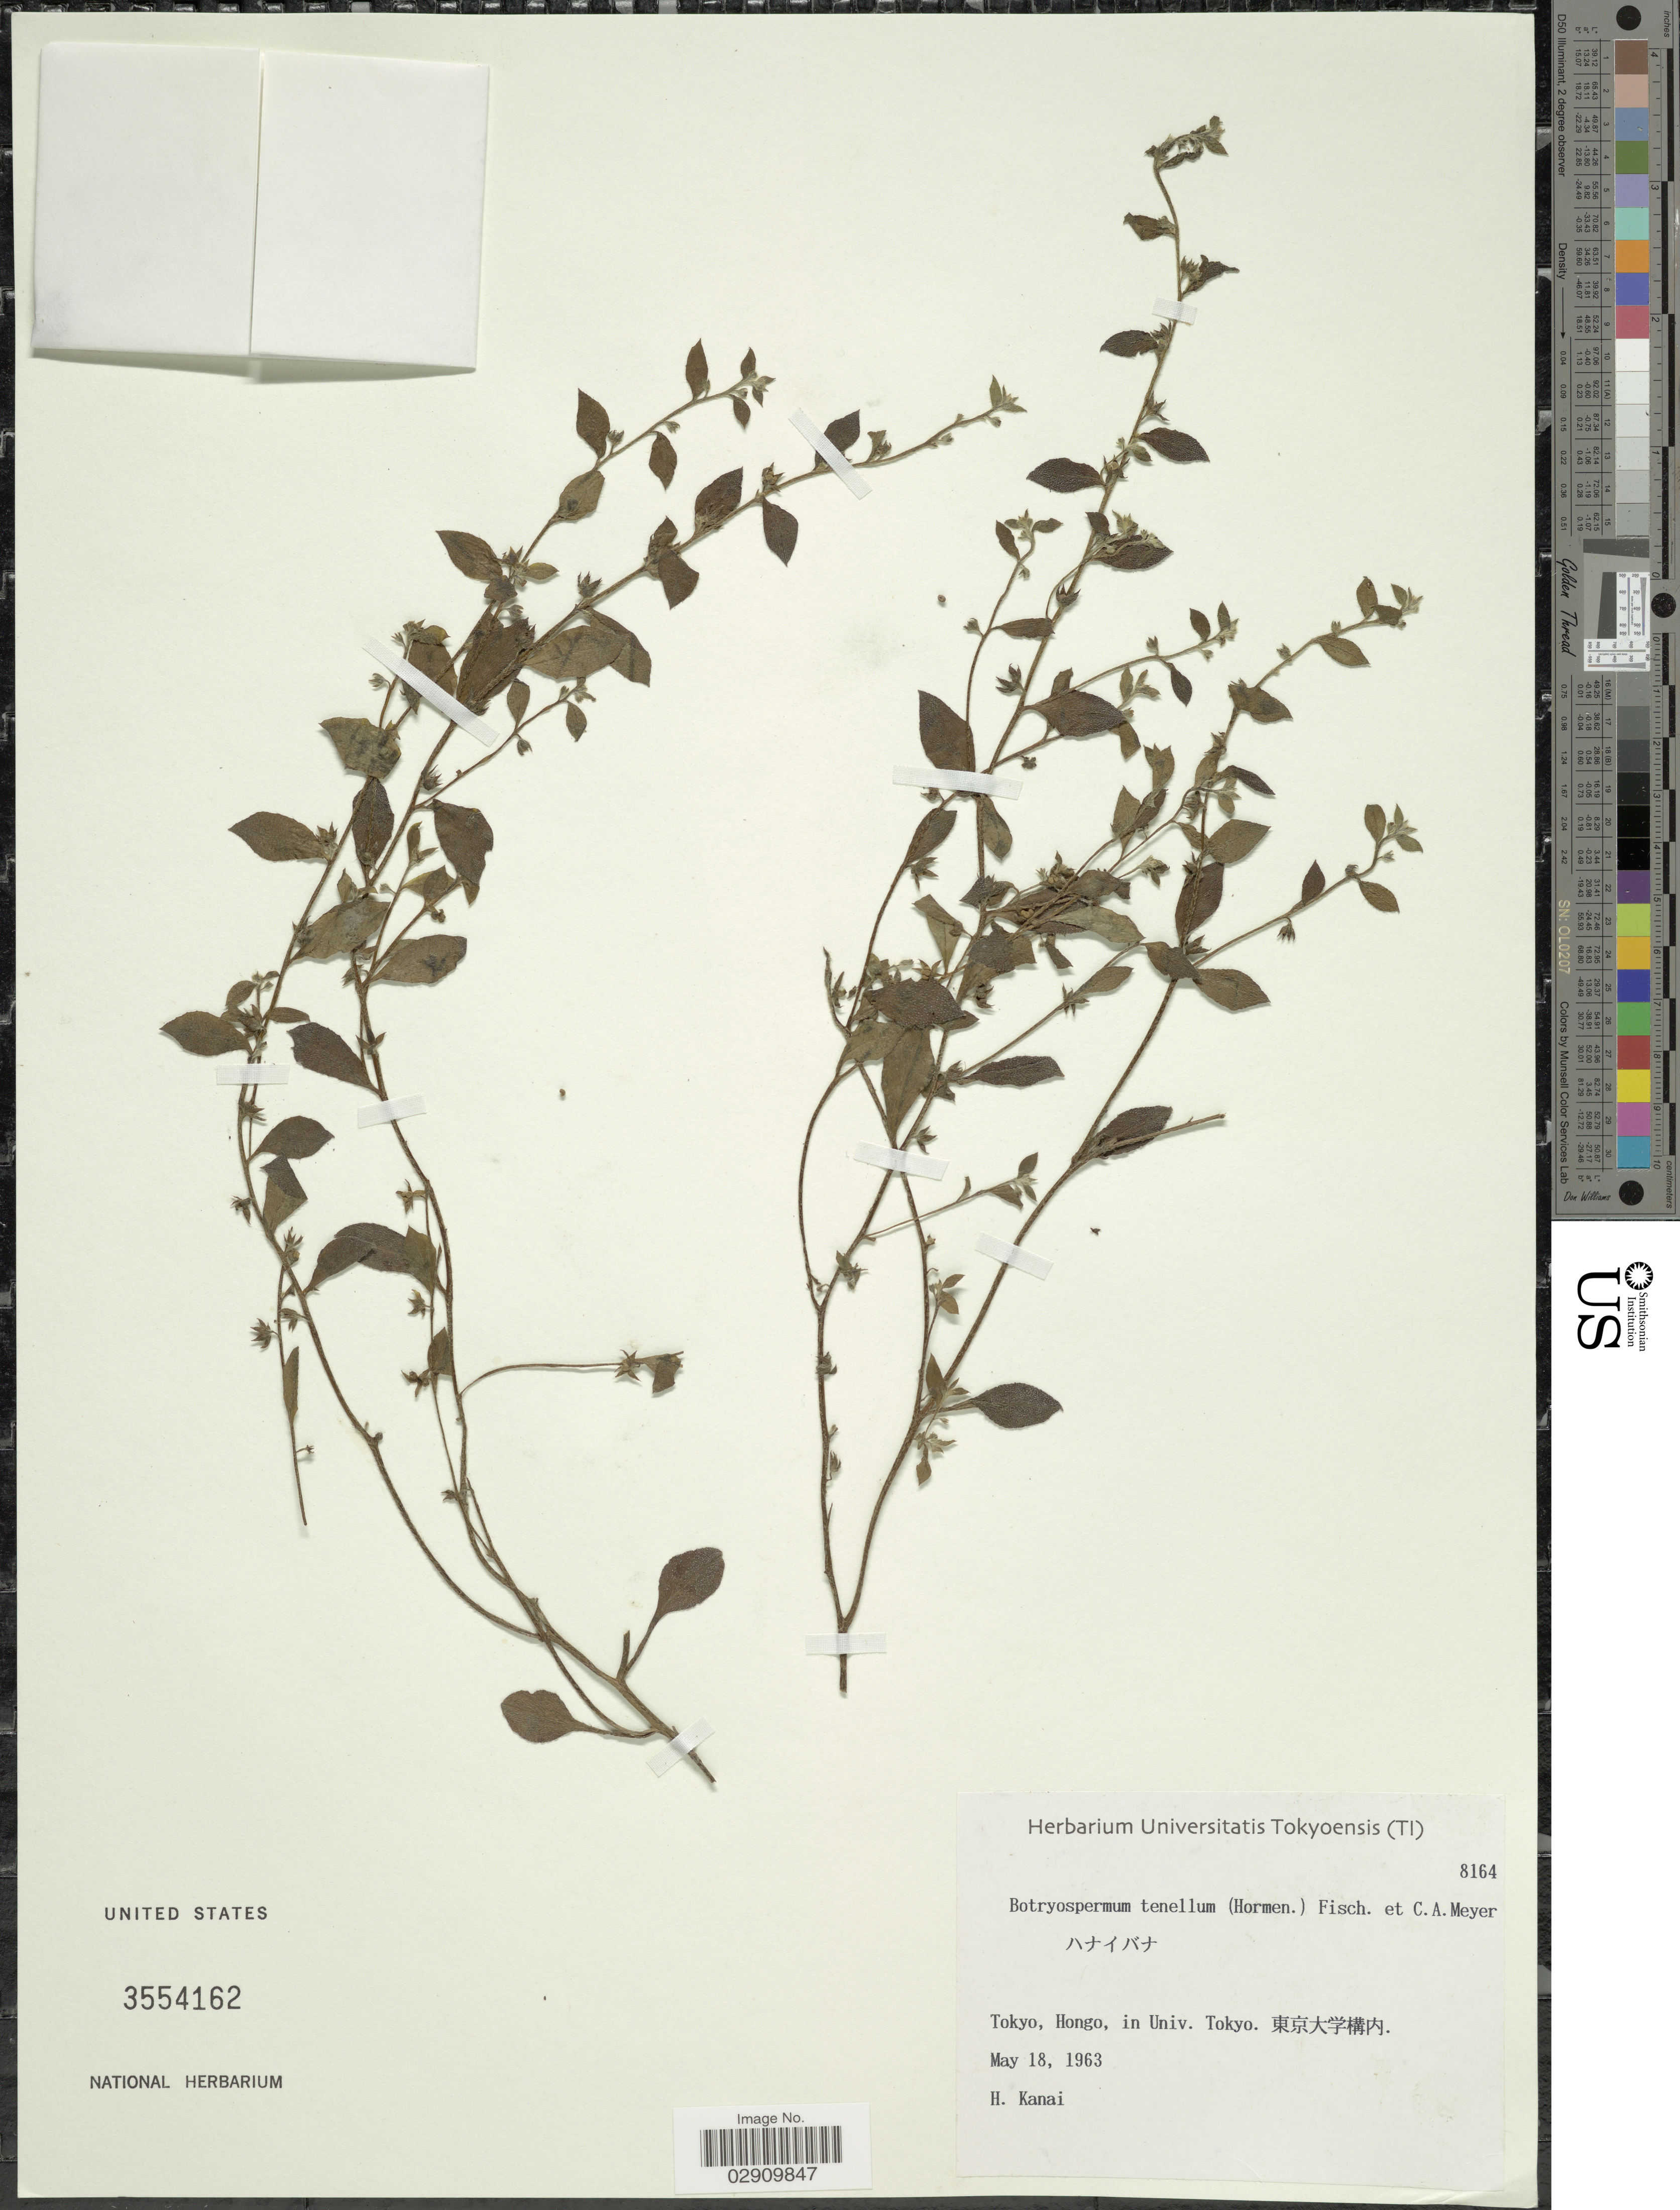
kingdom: Plantae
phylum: Tracheophyta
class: Magnoliopsida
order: Boraginales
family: Boraginaceae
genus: Bothriospermum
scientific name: Bothriospermum tenellum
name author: (Hornem.) Fisch. & C.A. Mey.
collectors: H. Kanai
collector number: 8164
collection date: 1963-05-18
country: Japan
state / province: Tokyo, Federal City of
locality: Hongo, in Univ. Tokyo, X.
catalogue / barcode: US 3554162